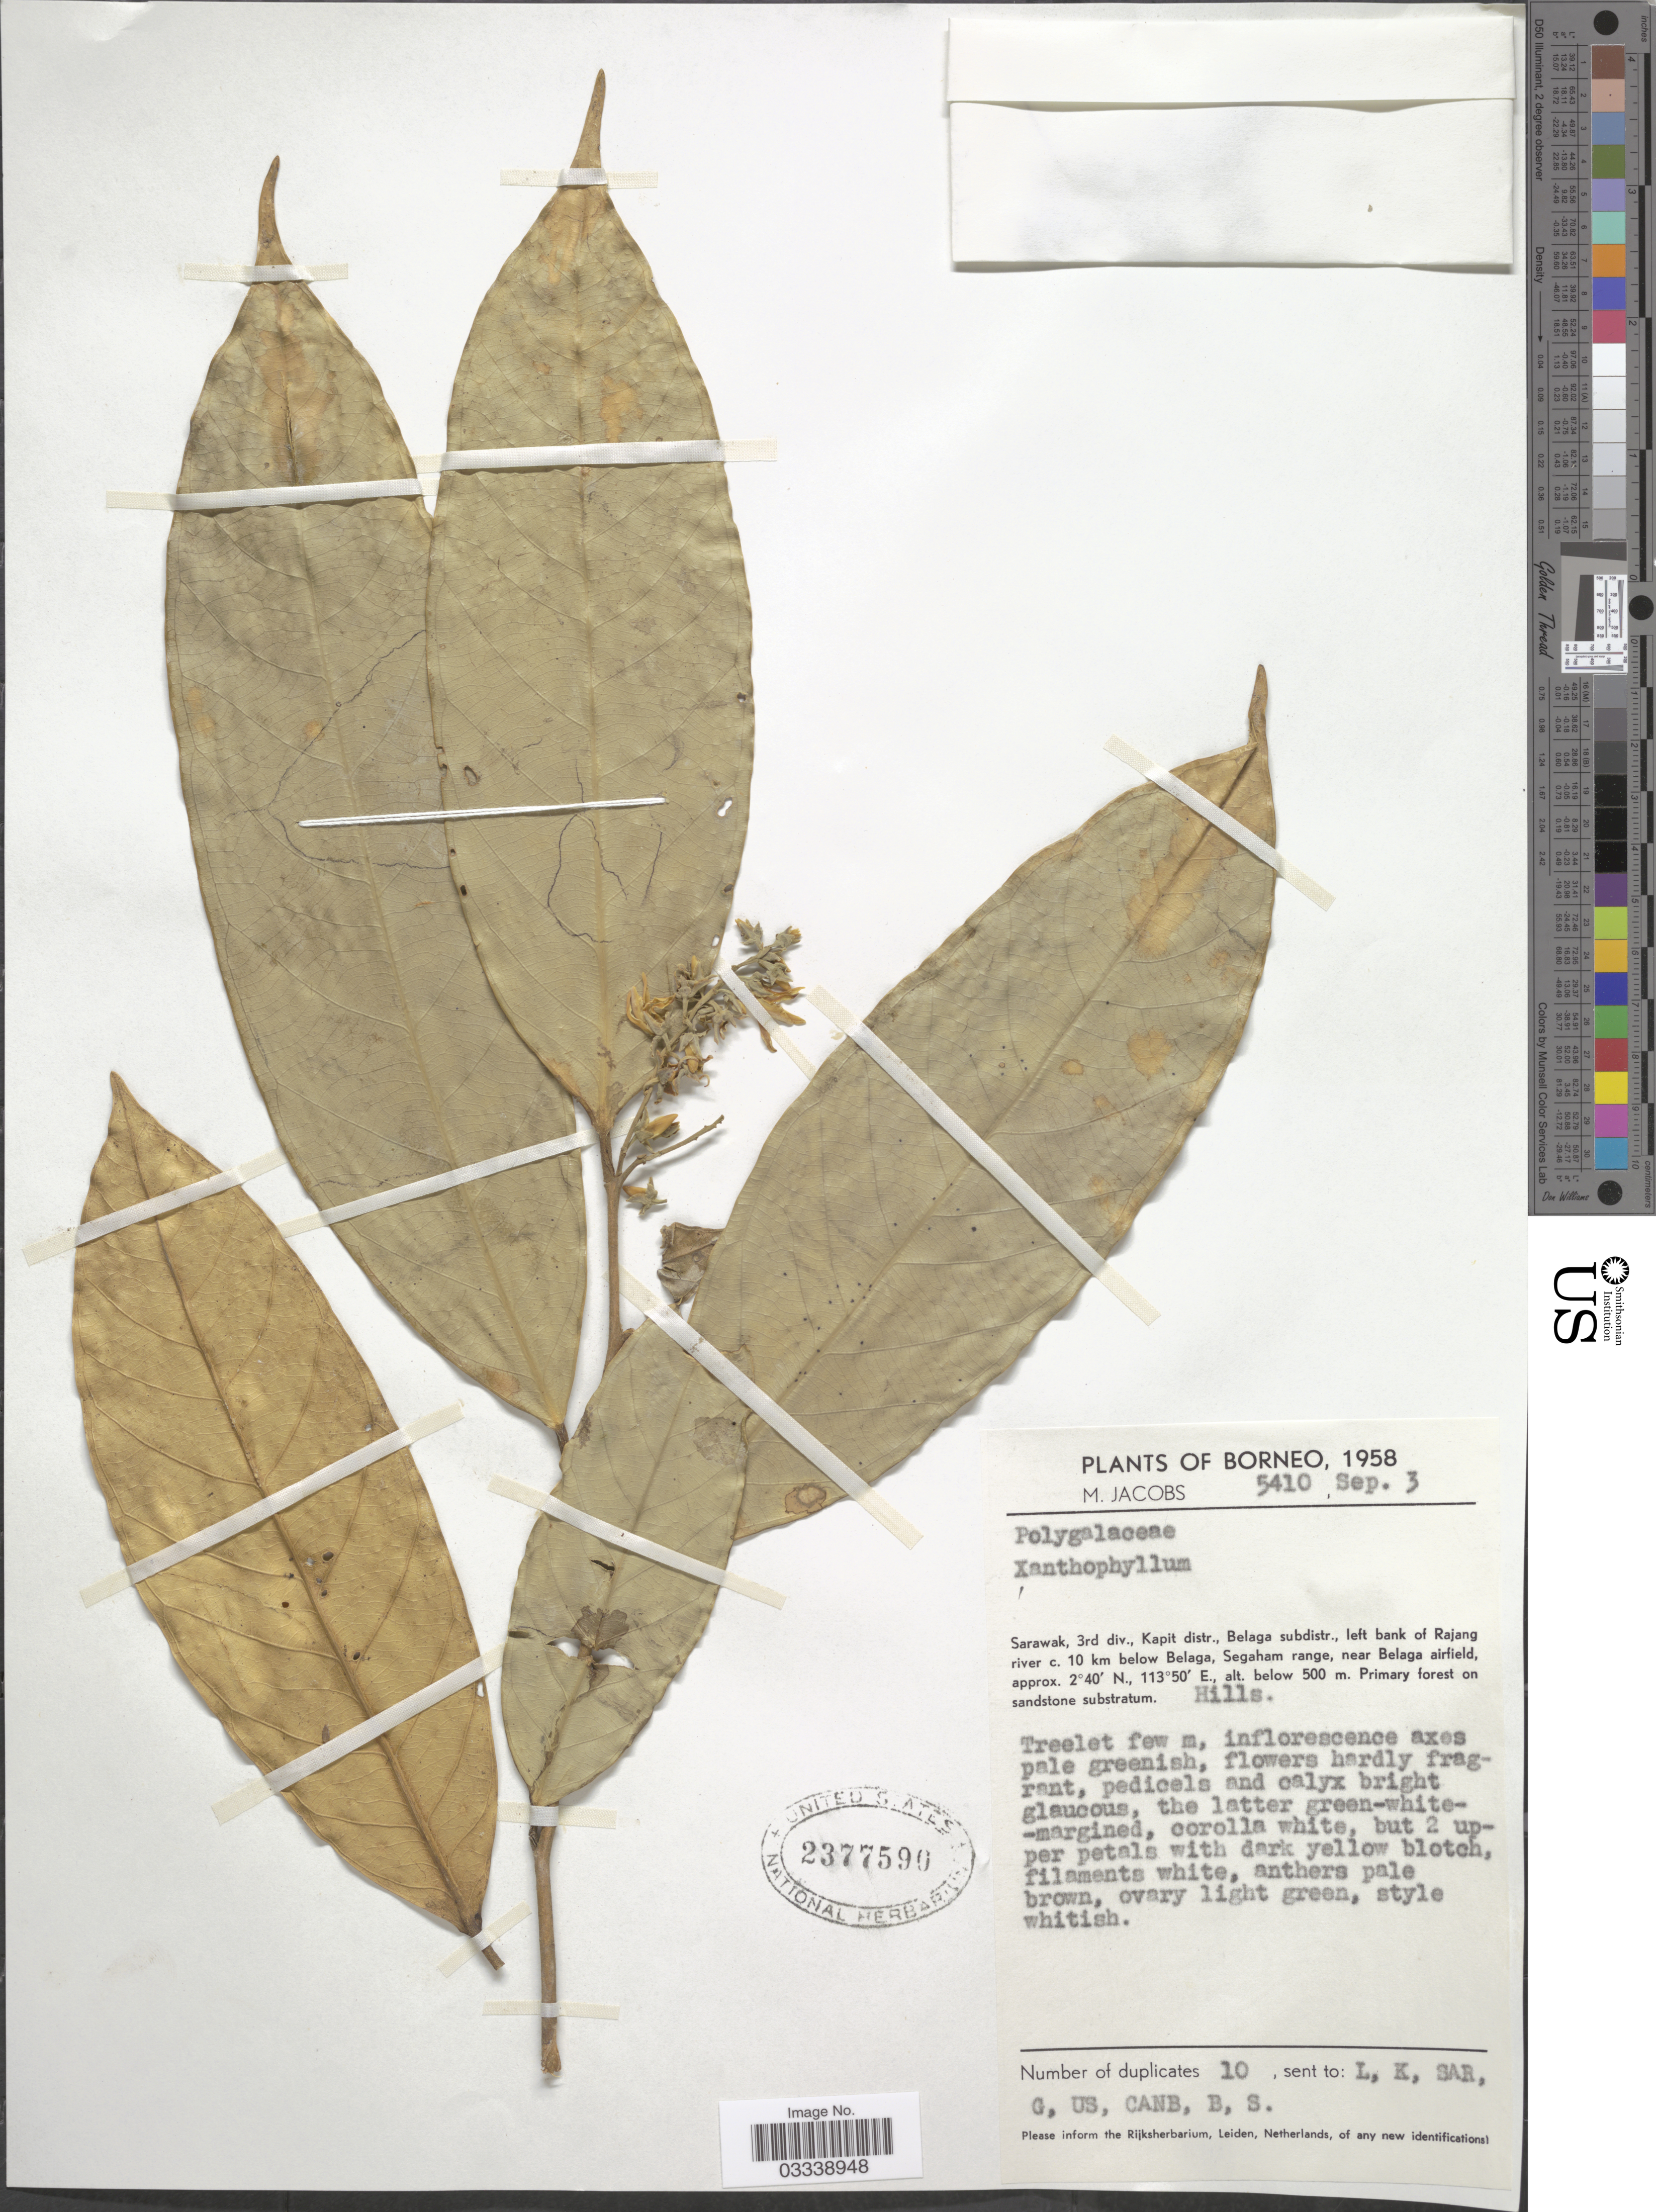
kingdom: Plantae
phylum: Tracheophyta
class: Magnoliopsida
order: Fabales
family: Polygalaceae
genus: Xanthophyllum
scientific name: Xanthophyllum sp.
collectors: M. Jacobs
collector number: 5410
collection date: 1958-09-03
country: Malaysia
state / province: Sarawak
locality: Borneo. 3rd div., Kapit distr., Belaga subdistr., left bank of Rajang river c. 10 km below Belaga, Segaham range, near Belaga airfield.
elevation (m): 500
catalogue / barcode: US 2377590